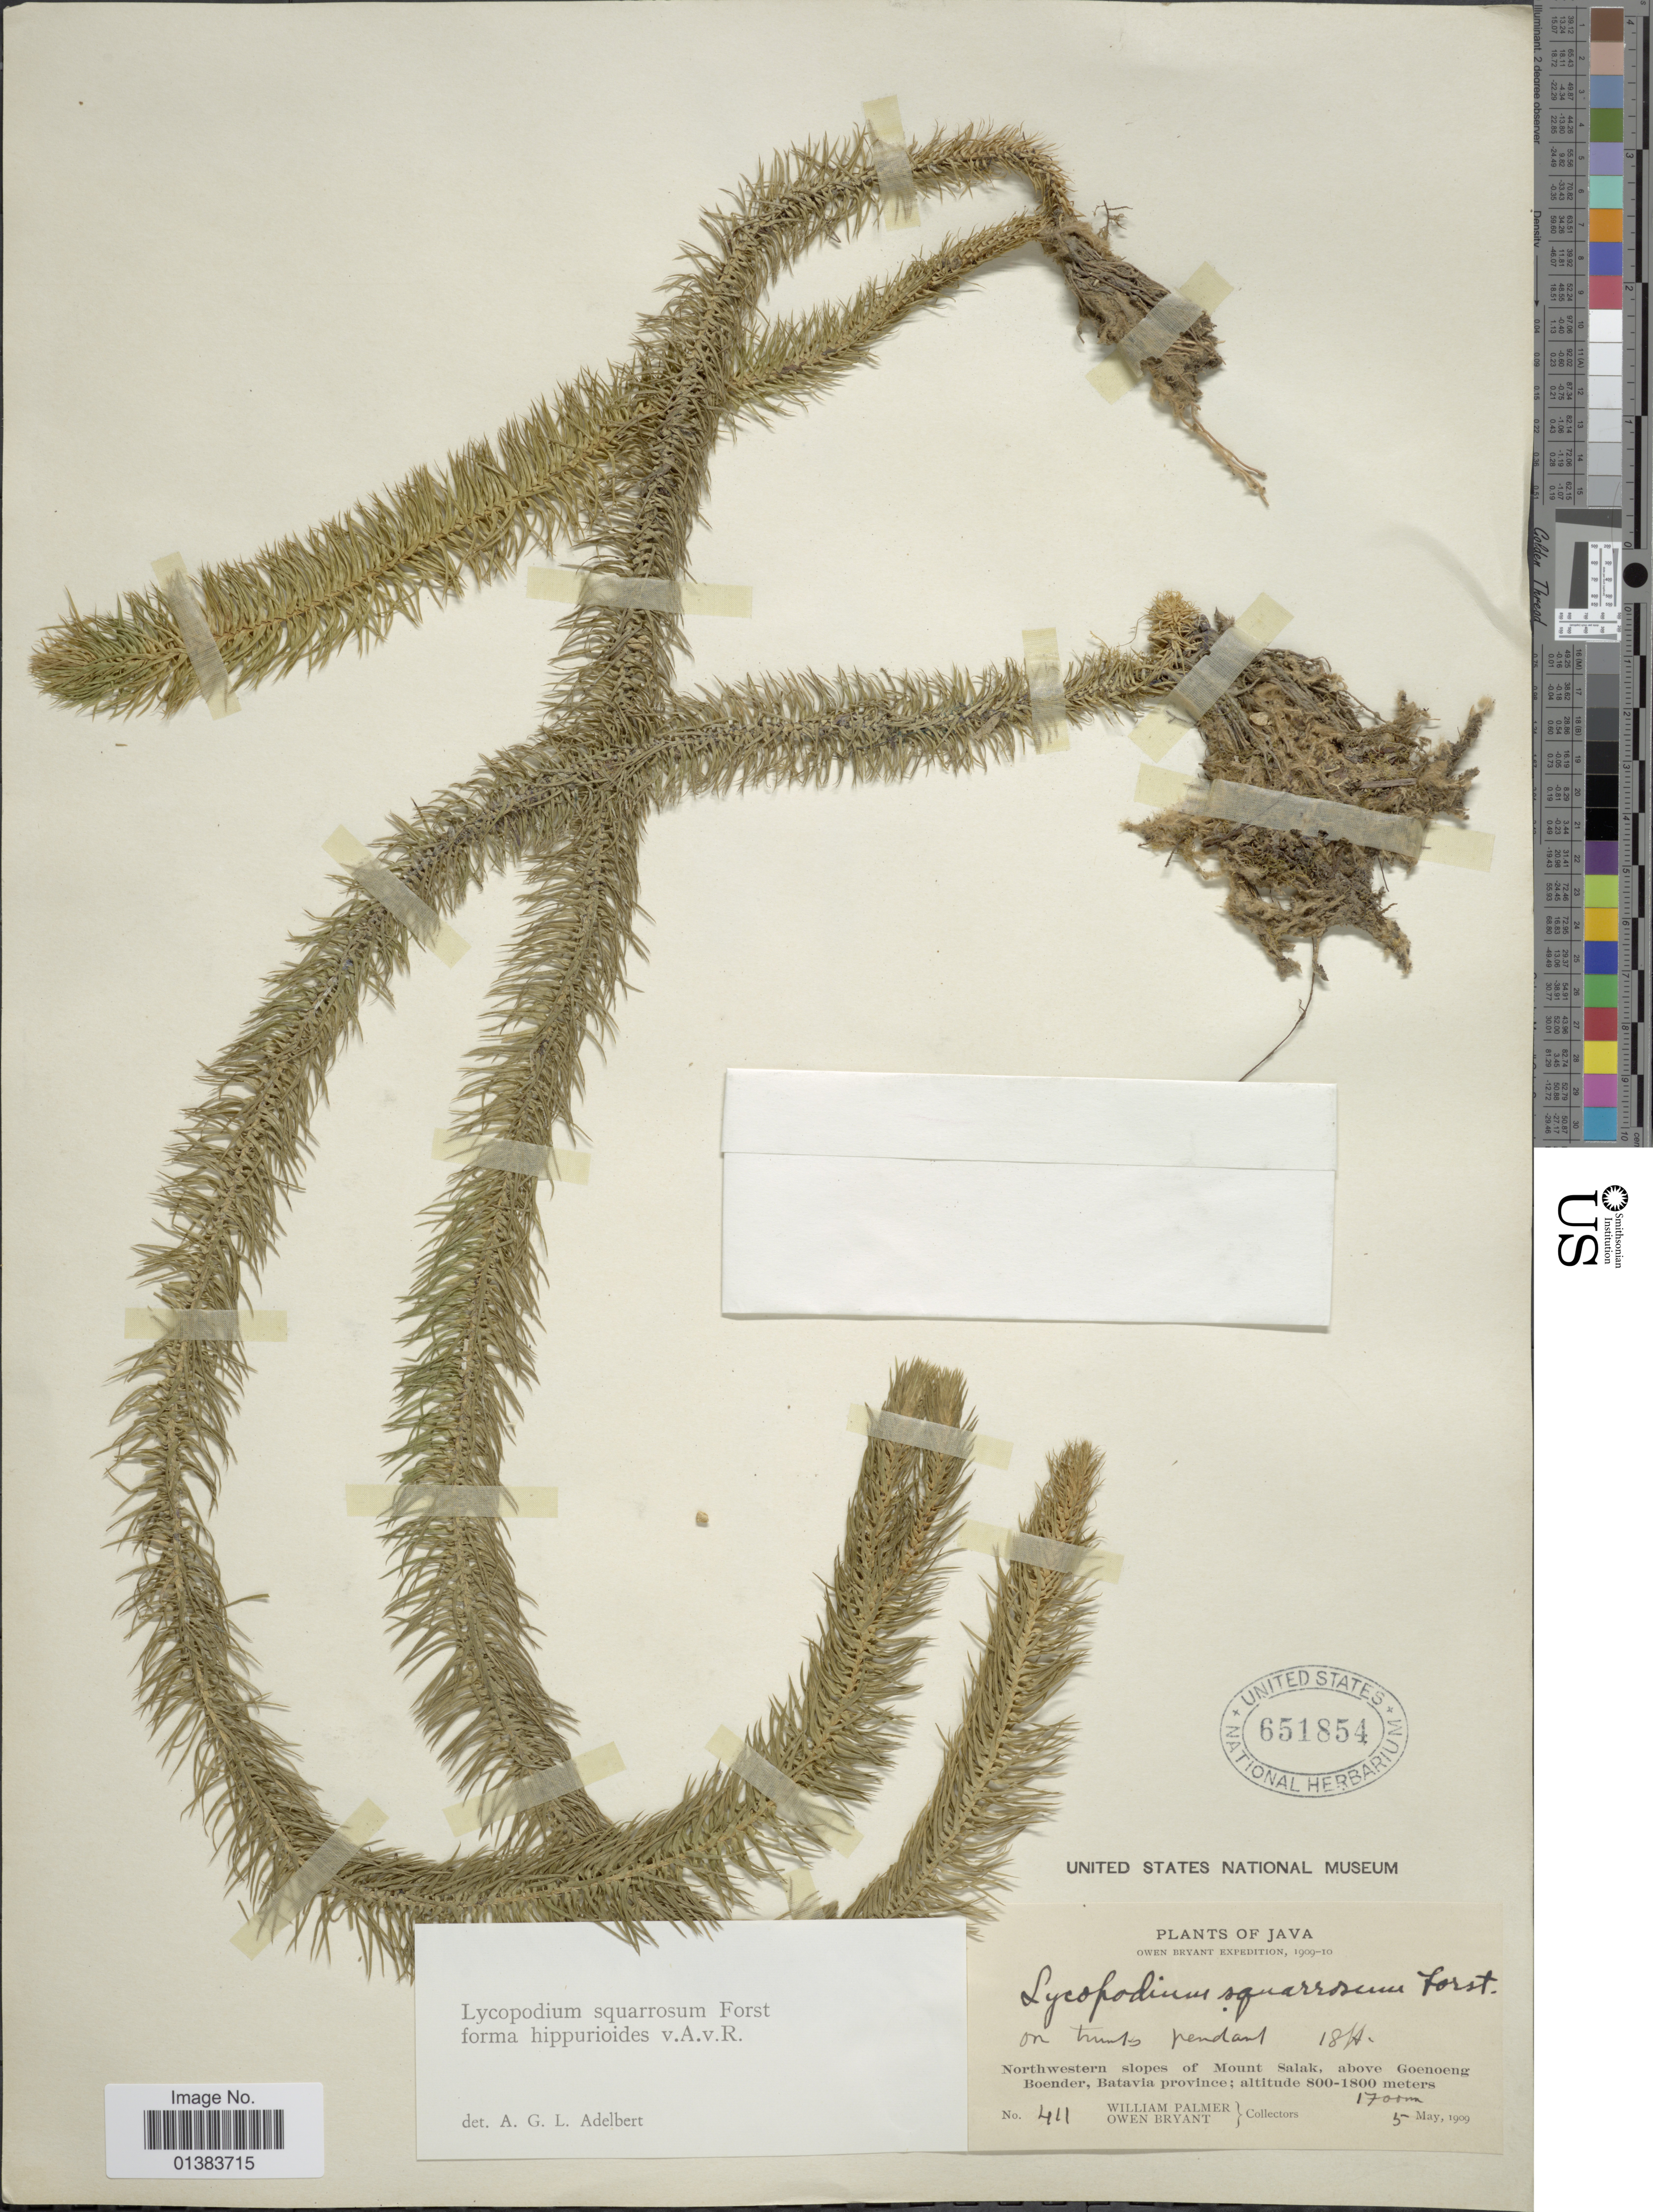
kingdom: Plantae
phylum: Tracheophyta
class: Lycopodiopsida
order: Lycopodiales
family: Lycopodiaceae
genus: Phlegmariurus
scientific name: Phlegmariurus squarrosus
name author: (G. Forst.) Á. Löve & D. Löve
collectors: W. Palmer & O. Bryant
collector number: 411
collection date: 1909-05-05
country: Indonesia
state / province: Java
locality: Northwestern slopes of Mount Salak, above Goenoeng Boender, Batavia province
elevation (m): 1700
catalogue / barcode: US 651854